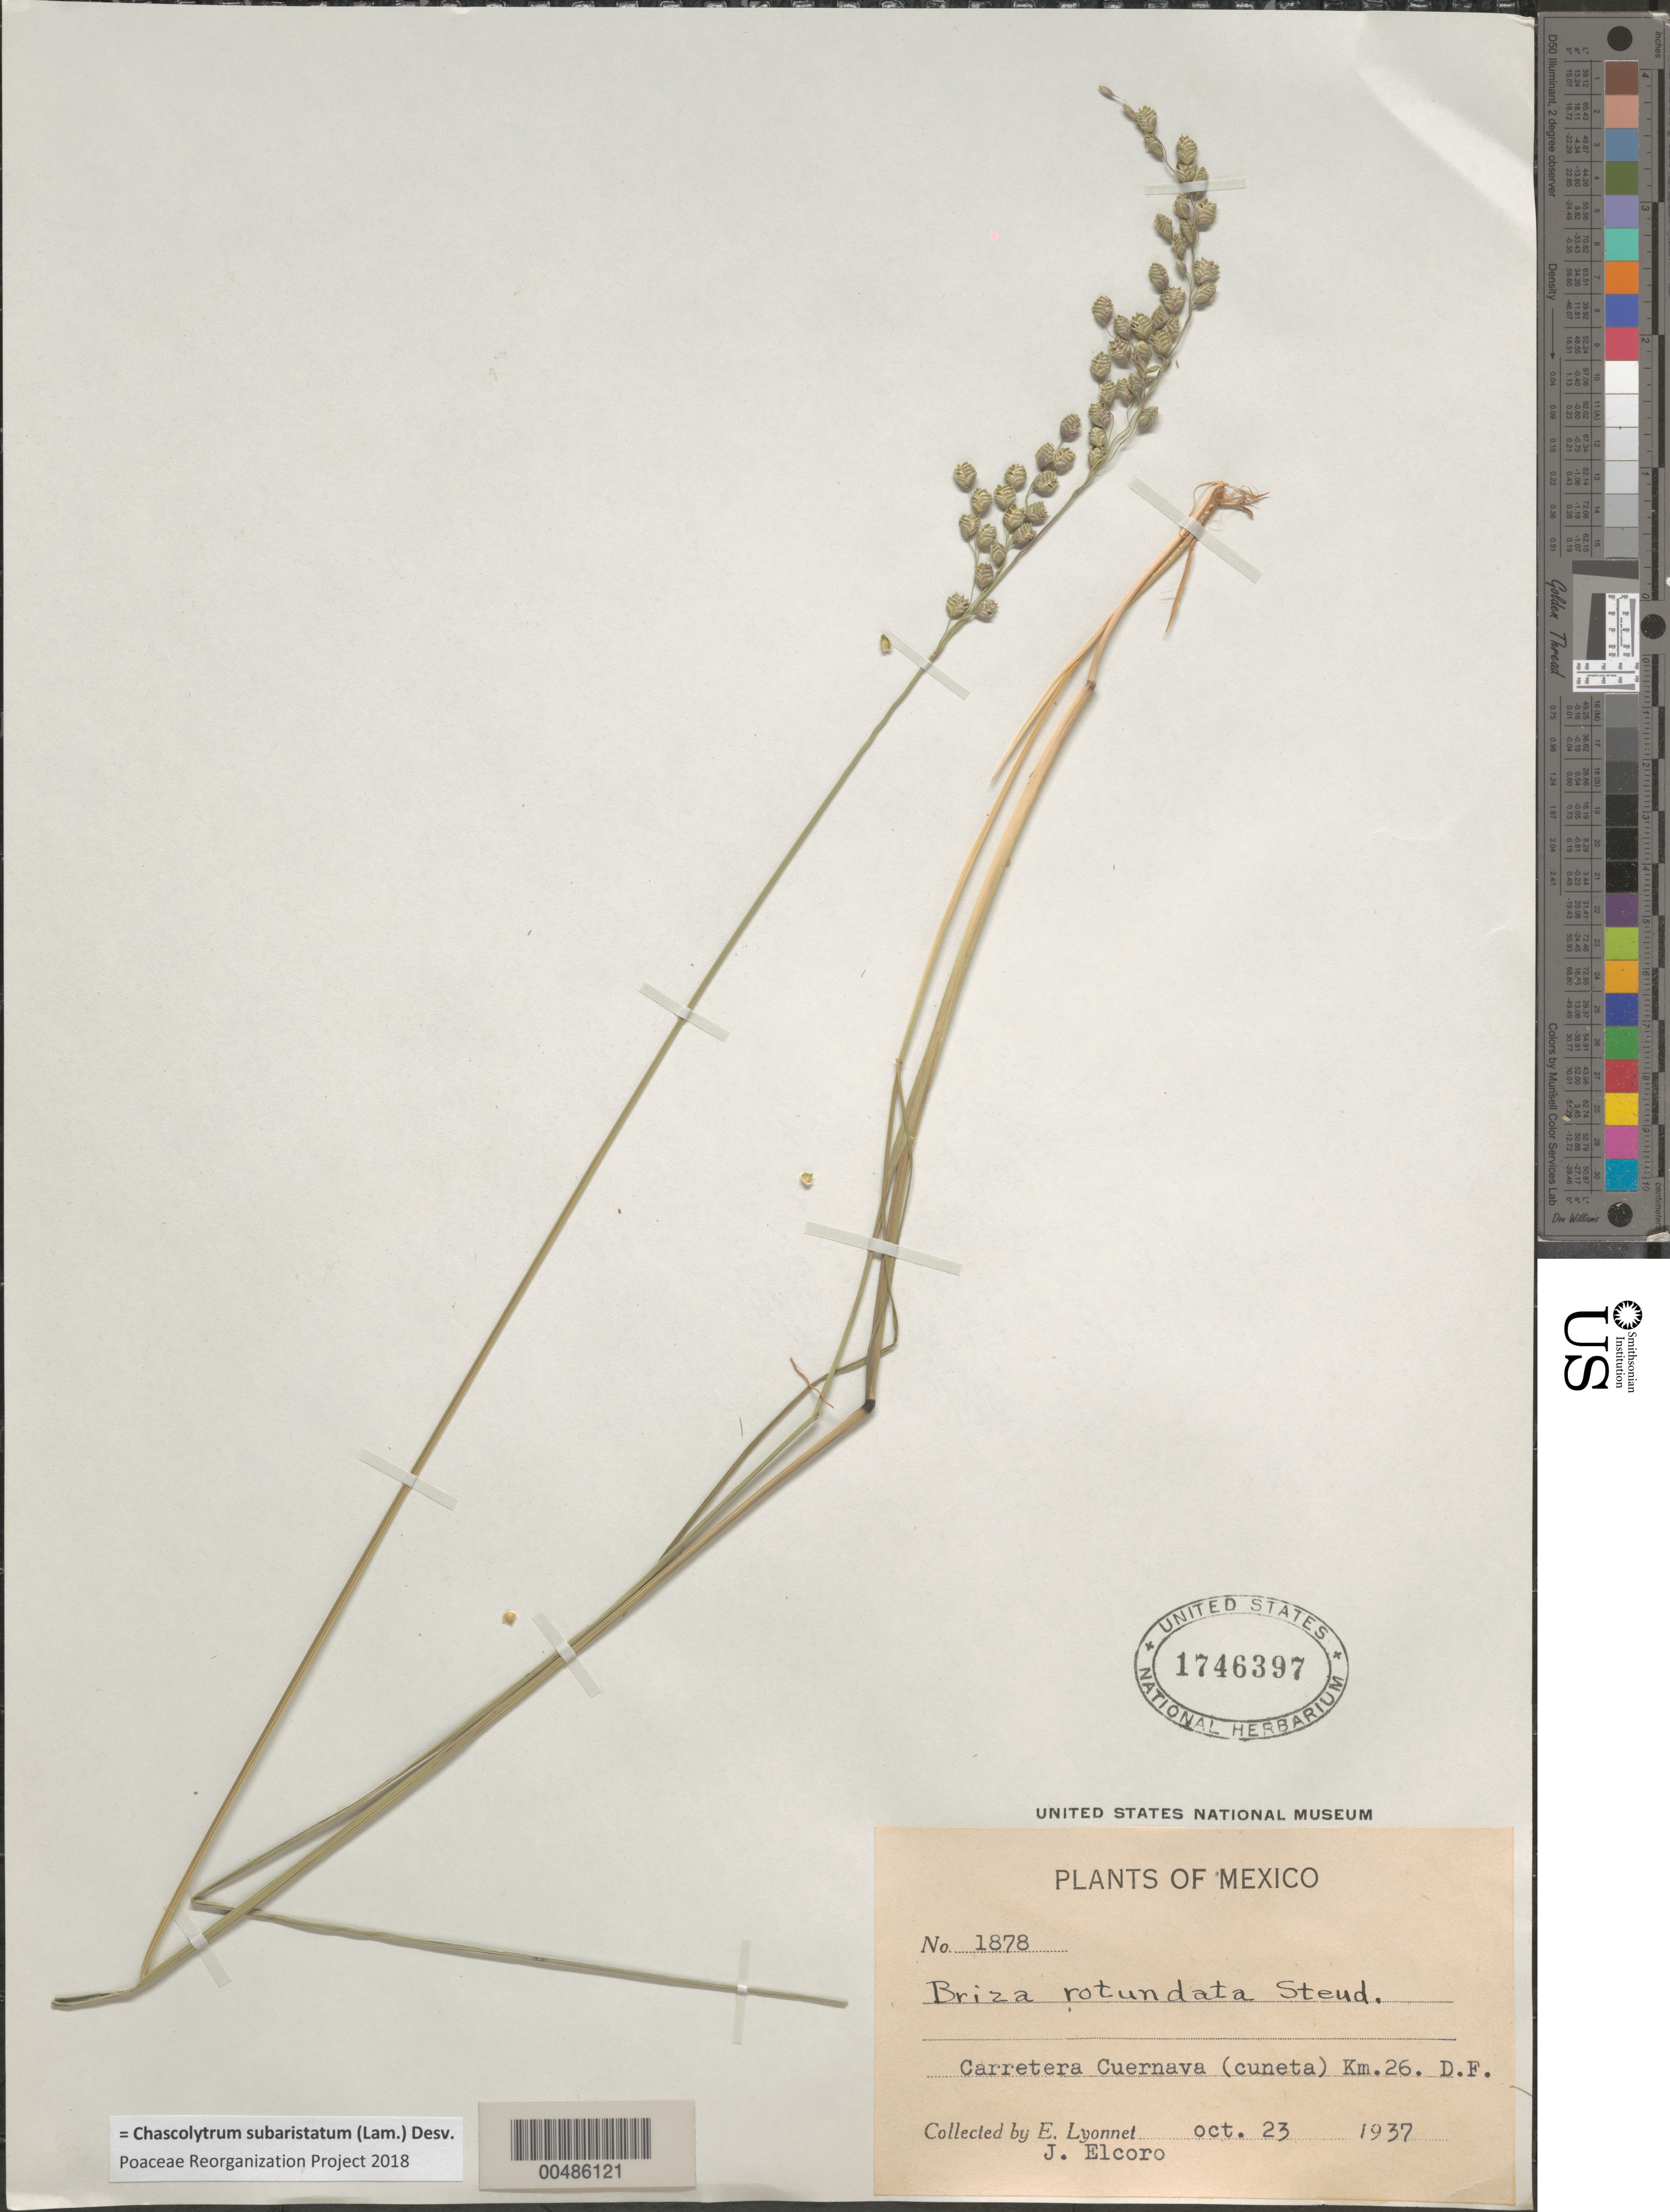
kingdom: Plantae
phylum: Tracheophyta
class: Liliopsida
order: Poales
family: Poaceae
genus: Chascolytrum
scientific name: Chascolytrum subaristatum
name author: (Lam.) Desv.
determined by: Poaceae Reorganization Project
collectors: Bro. E. Lyonnet & J. Elcoro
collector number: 1878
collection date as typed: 23 Oct 1937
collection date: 1937-10-23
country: Mexico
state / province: Distrito Federal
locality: Carretera Cuernavaca (cuneta) Km 26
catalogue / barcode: US 1746397